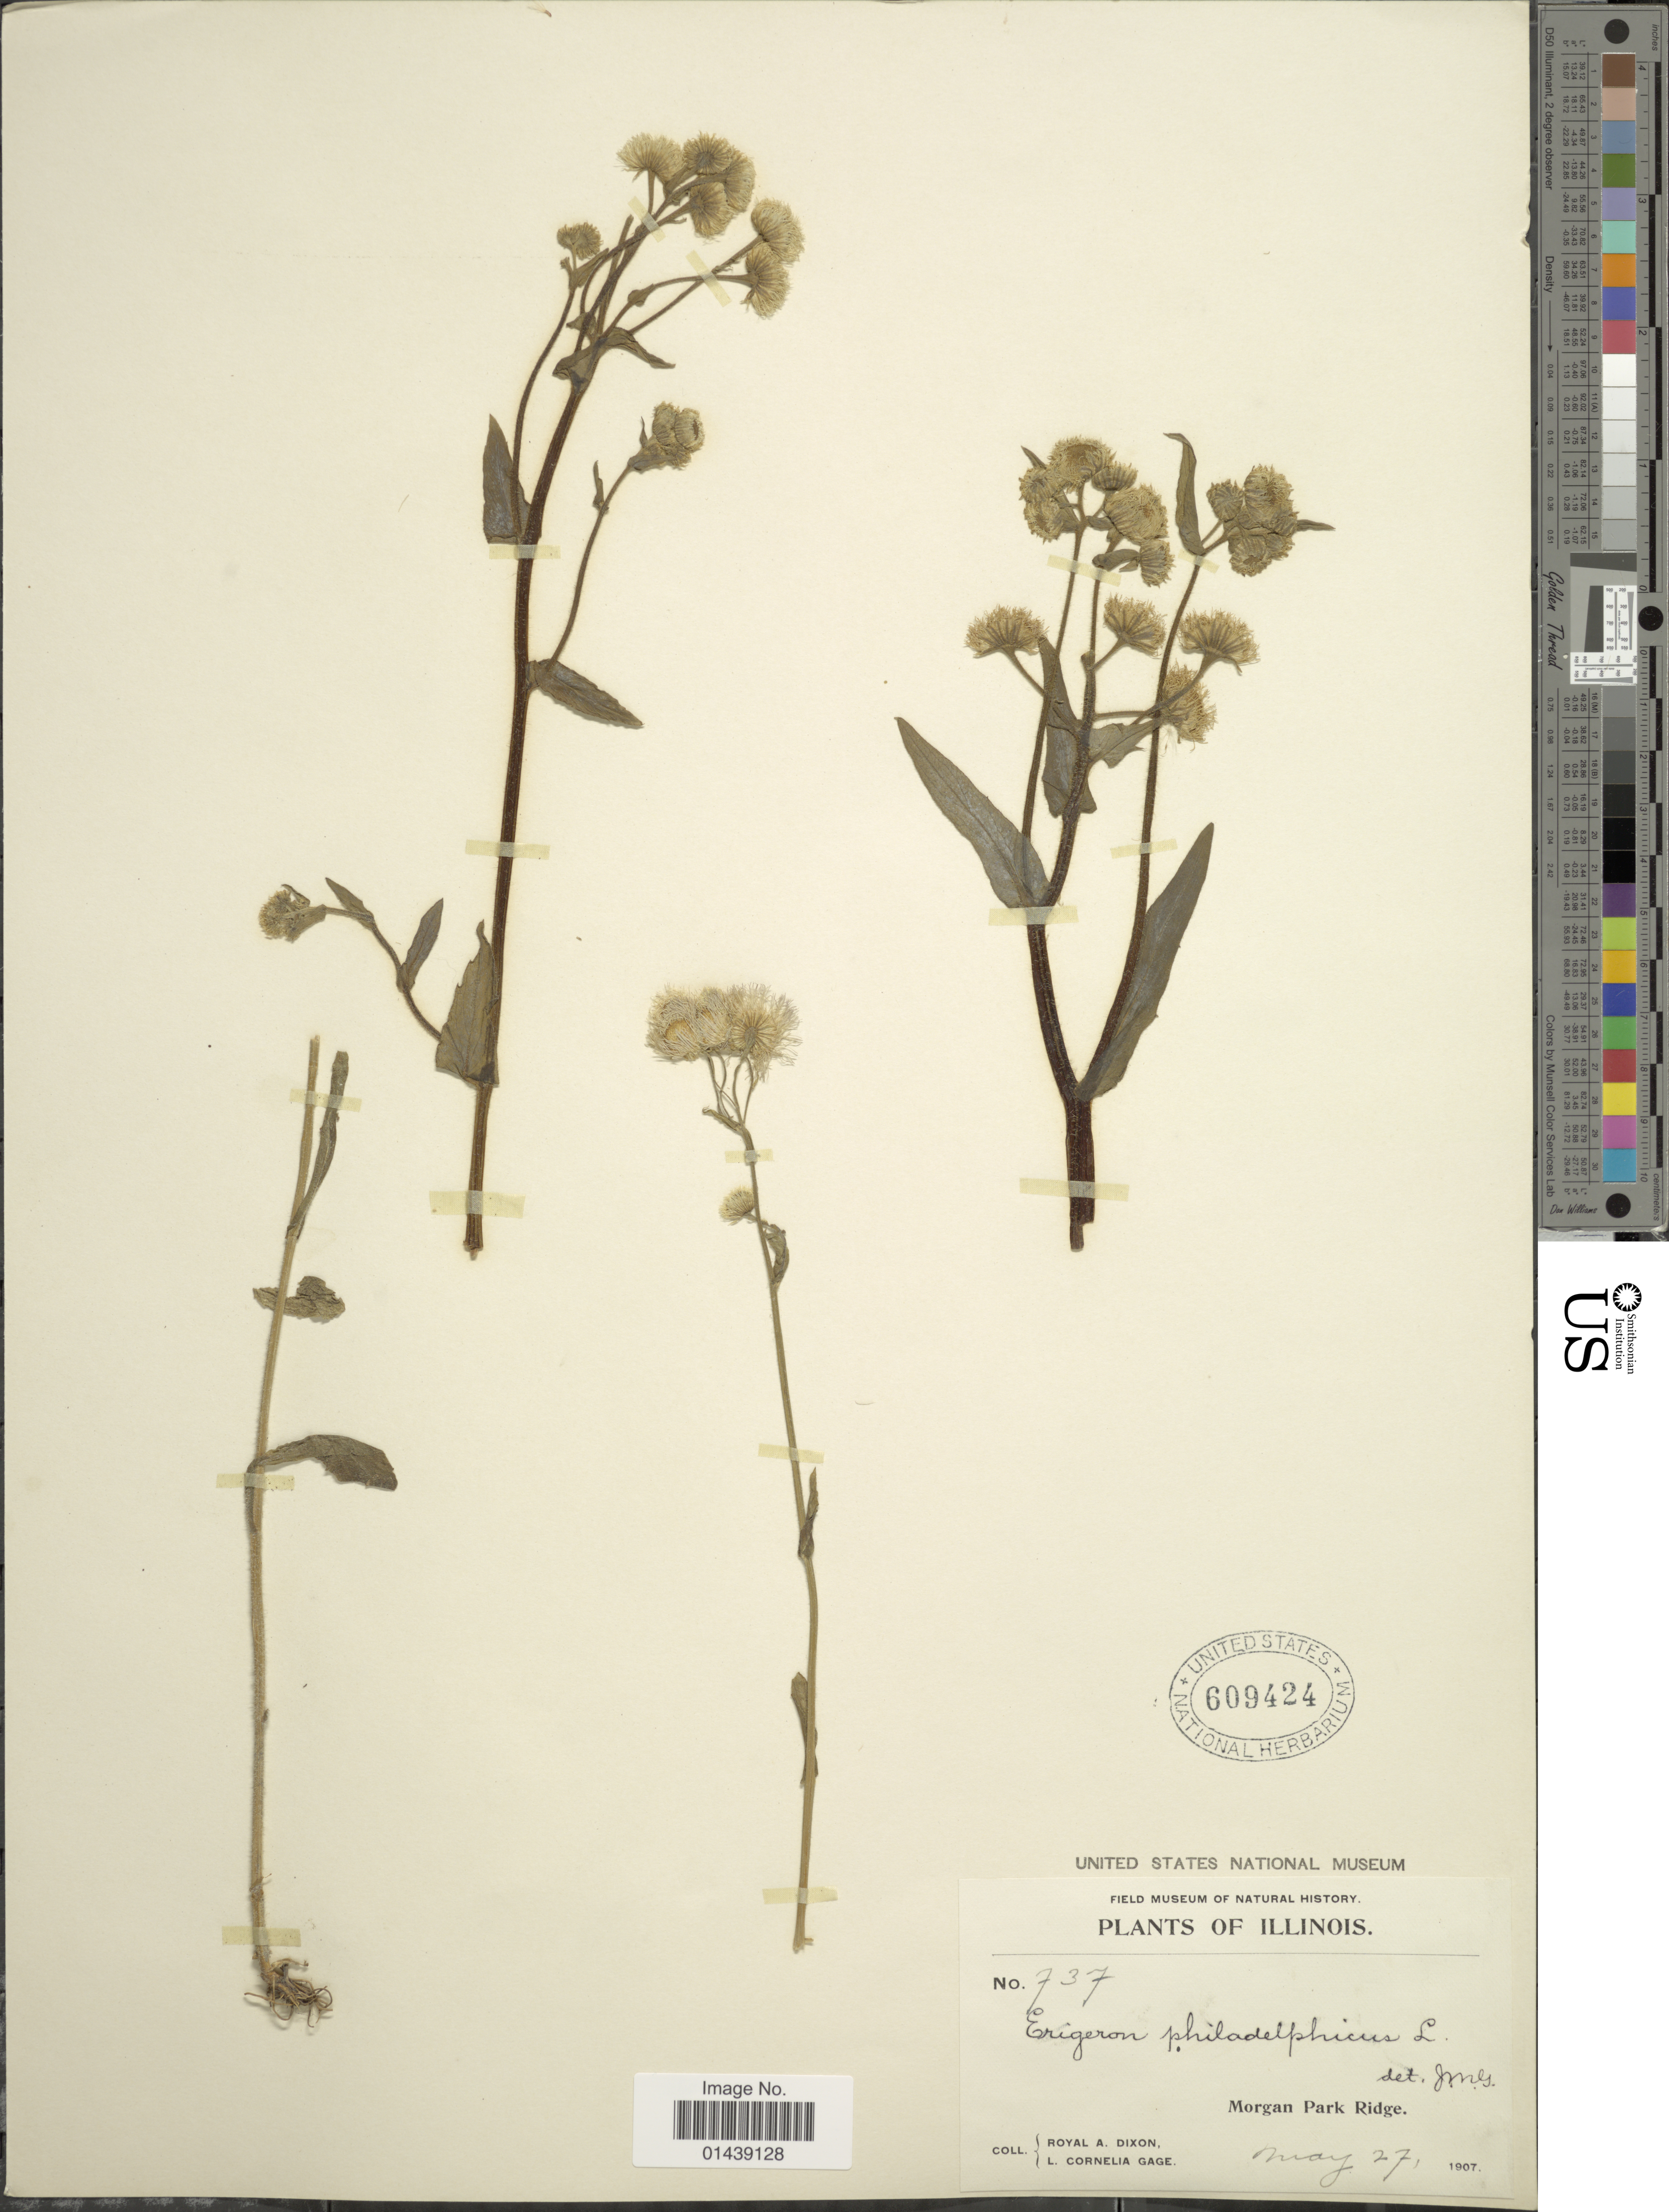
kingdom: Plantae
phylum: Tracheophyta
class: Magnoliopsida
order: Asterales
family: Asteraceae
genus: Erigeron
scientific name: Erigeron philadelphicus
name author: L.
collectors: R. A. Dixon & L. Gage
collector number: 737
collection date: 1907-05-27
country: United States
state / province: Illinois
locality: Morgan Park Ridge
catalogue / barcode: US 609424